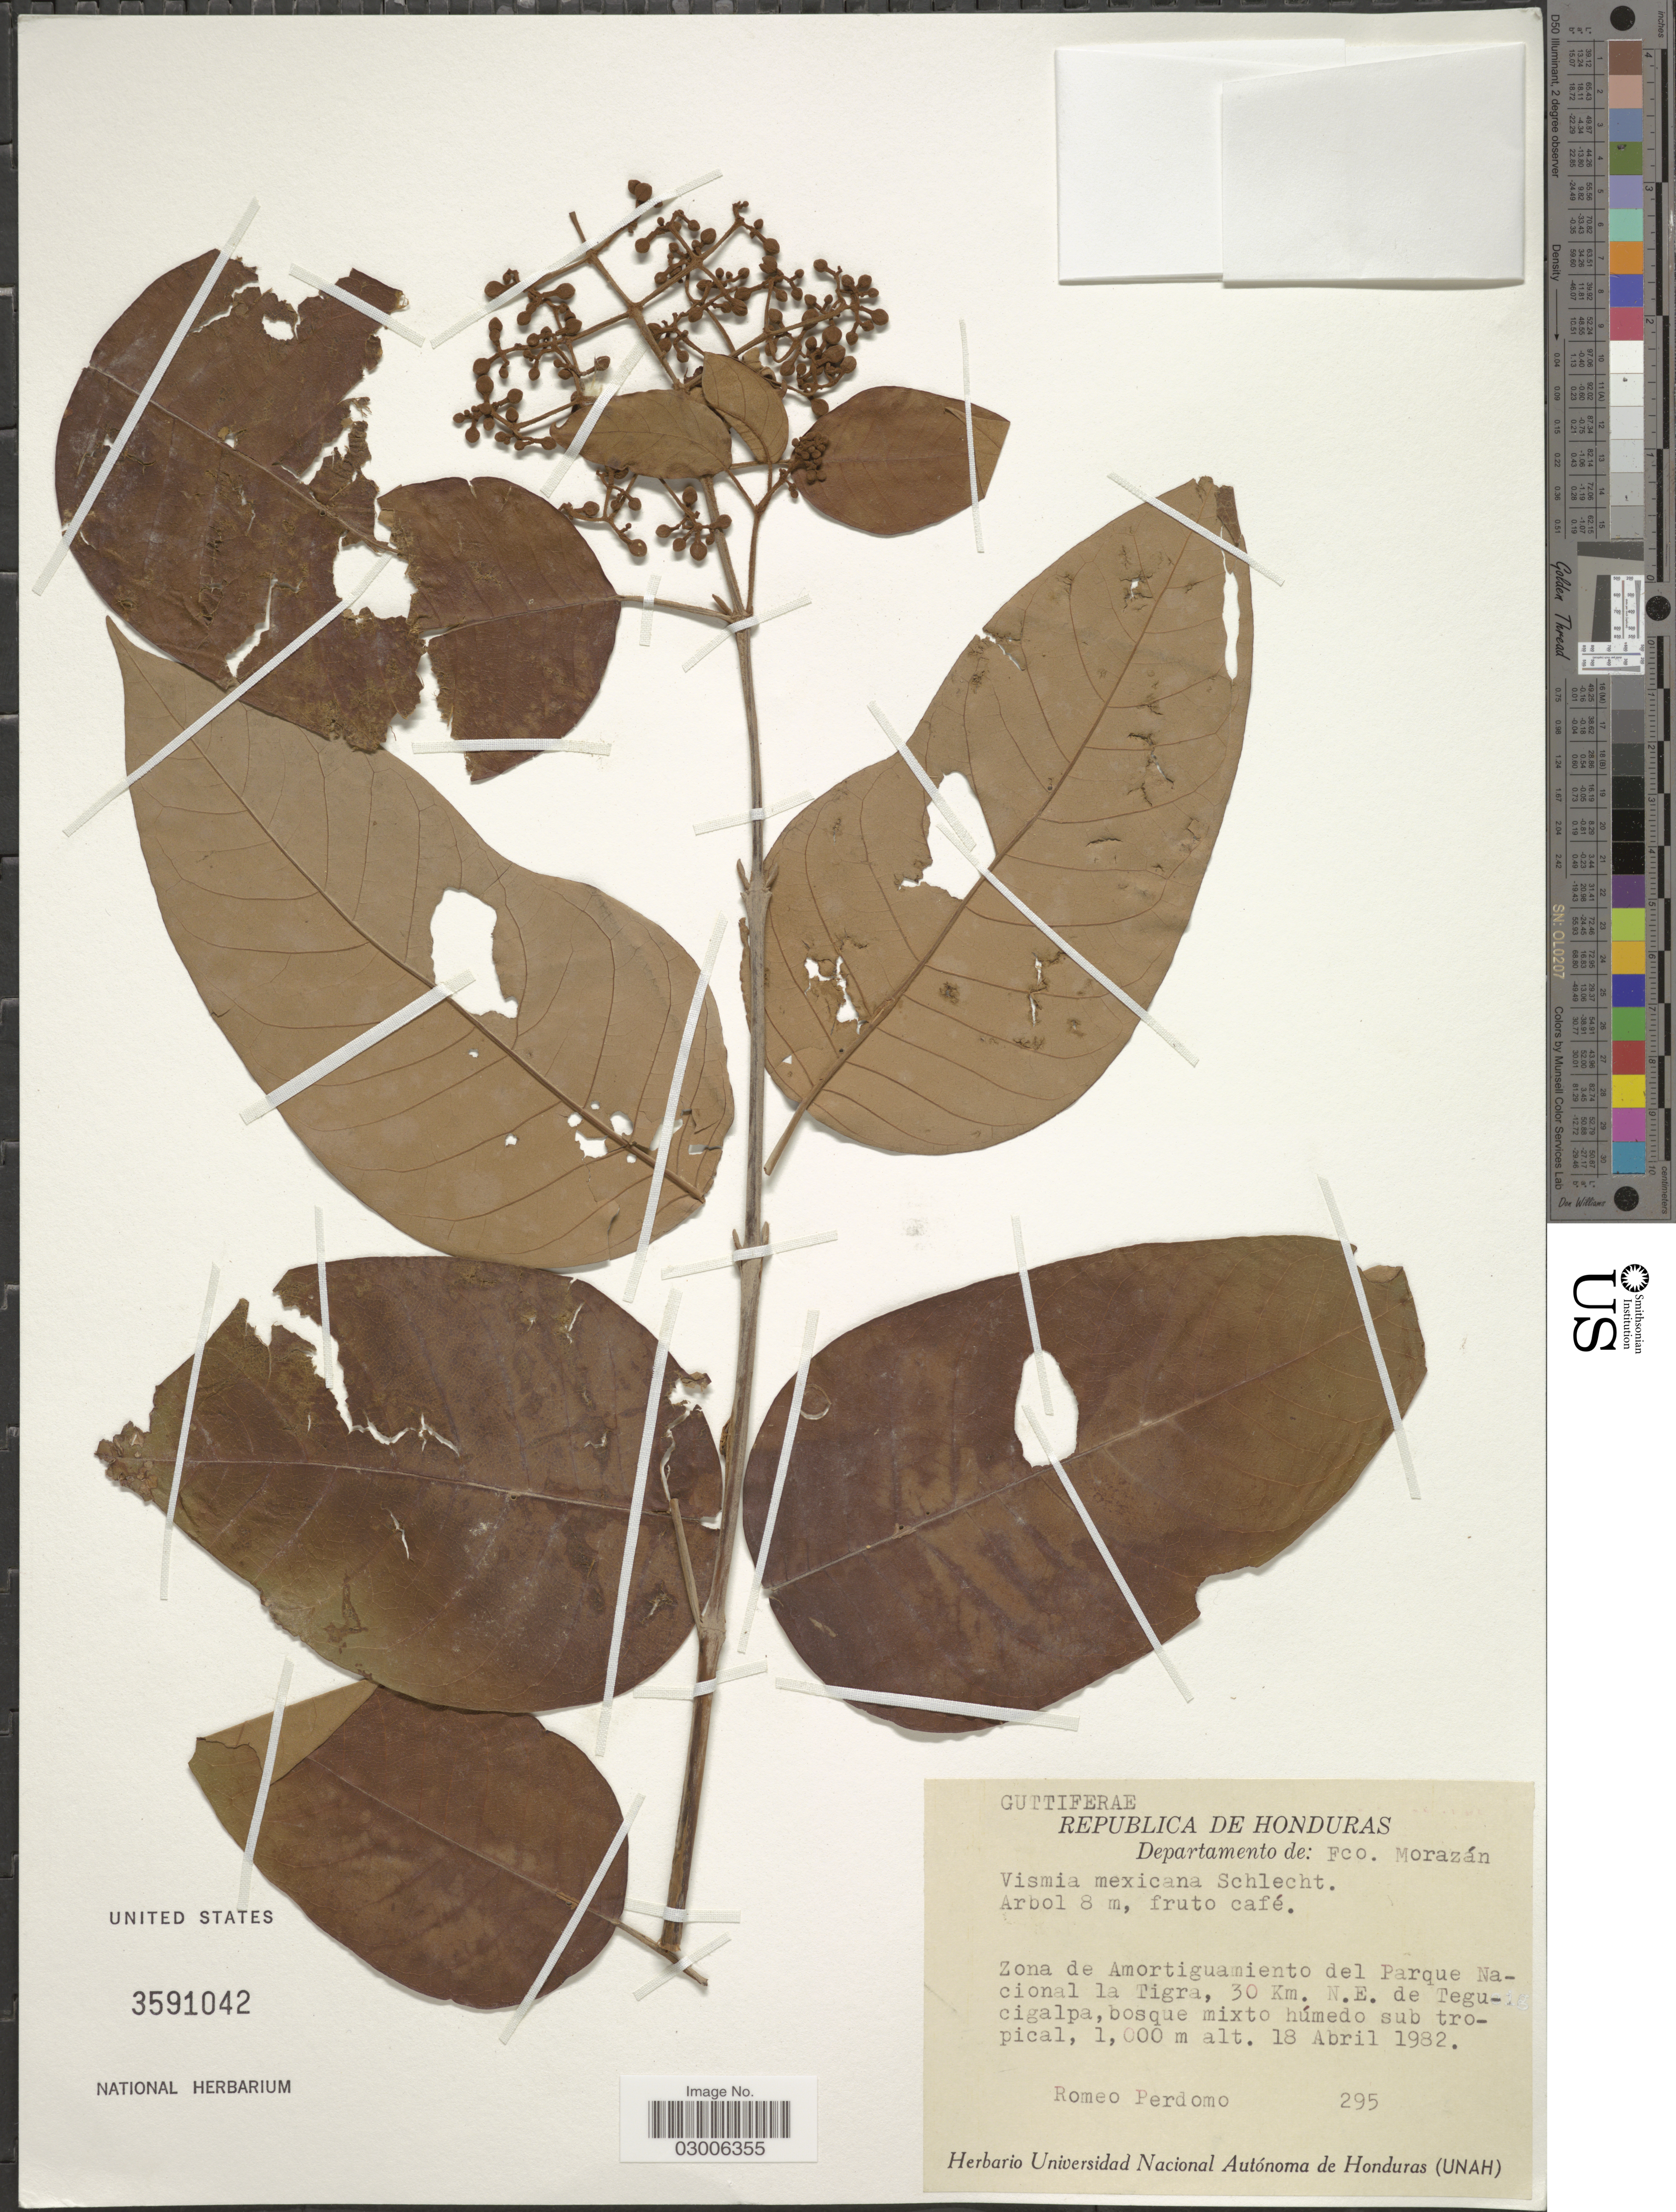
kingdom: Plantae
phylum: Tracheophyta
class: Magnoliopsida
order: Malpighiales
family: Hypericaceae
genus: Vismia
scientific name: Vismia mexicana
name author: Schltdl.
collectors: R. Perdomo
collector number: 295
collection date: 1982-04-18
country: Honduras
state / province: Fco. Morazán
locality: Departamento de: Fco. Morazán. Zona de Amortiguamiento del Parque Nacional la Tigra, 30 Km. N.E. de Tegucigalpa.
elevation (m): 1000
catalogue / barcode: US 3591042